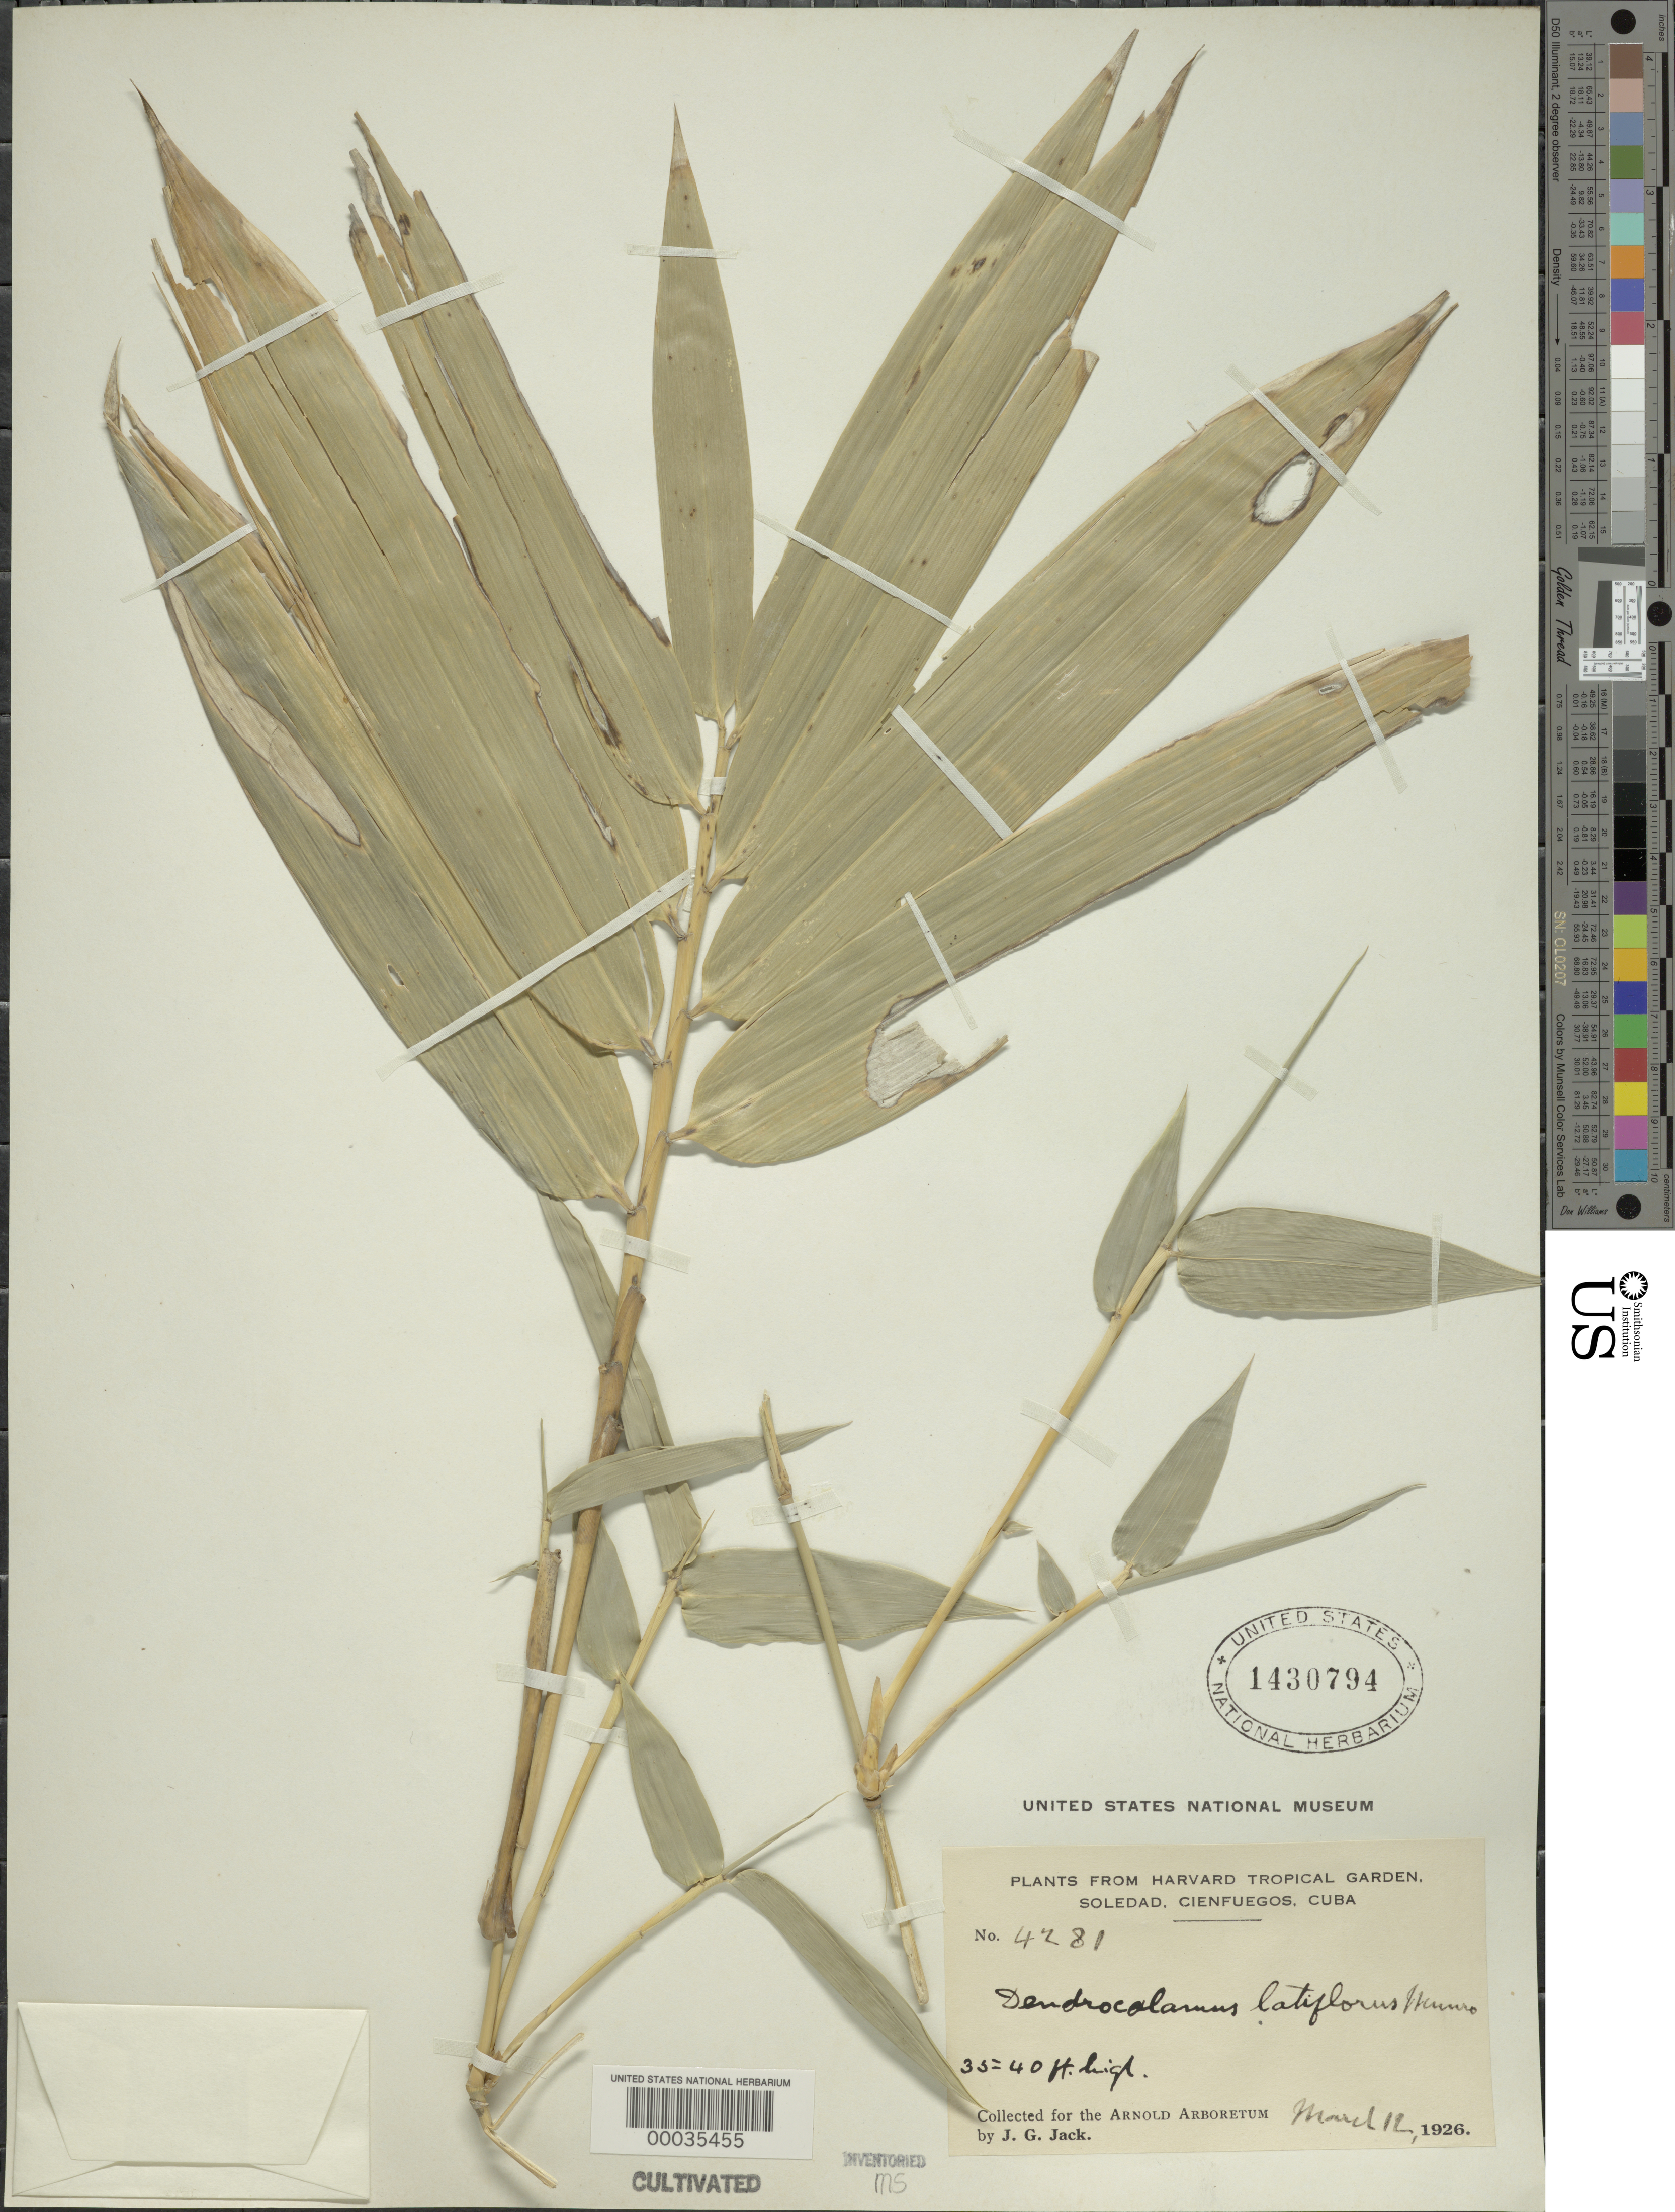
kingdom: Plantae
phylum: Tracheophyta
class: Liliopsida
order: Poales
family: Poaceae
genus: Dendrocalamus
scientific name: Dendrocalamus latiflorus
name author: Munro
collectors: J. G. Jack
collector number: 4281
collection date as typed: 12 Mar 1926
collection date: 1926-03-12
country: Cuba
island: Greater Antilles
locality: Soledad, Cienfuegos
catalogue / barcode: US 1430794